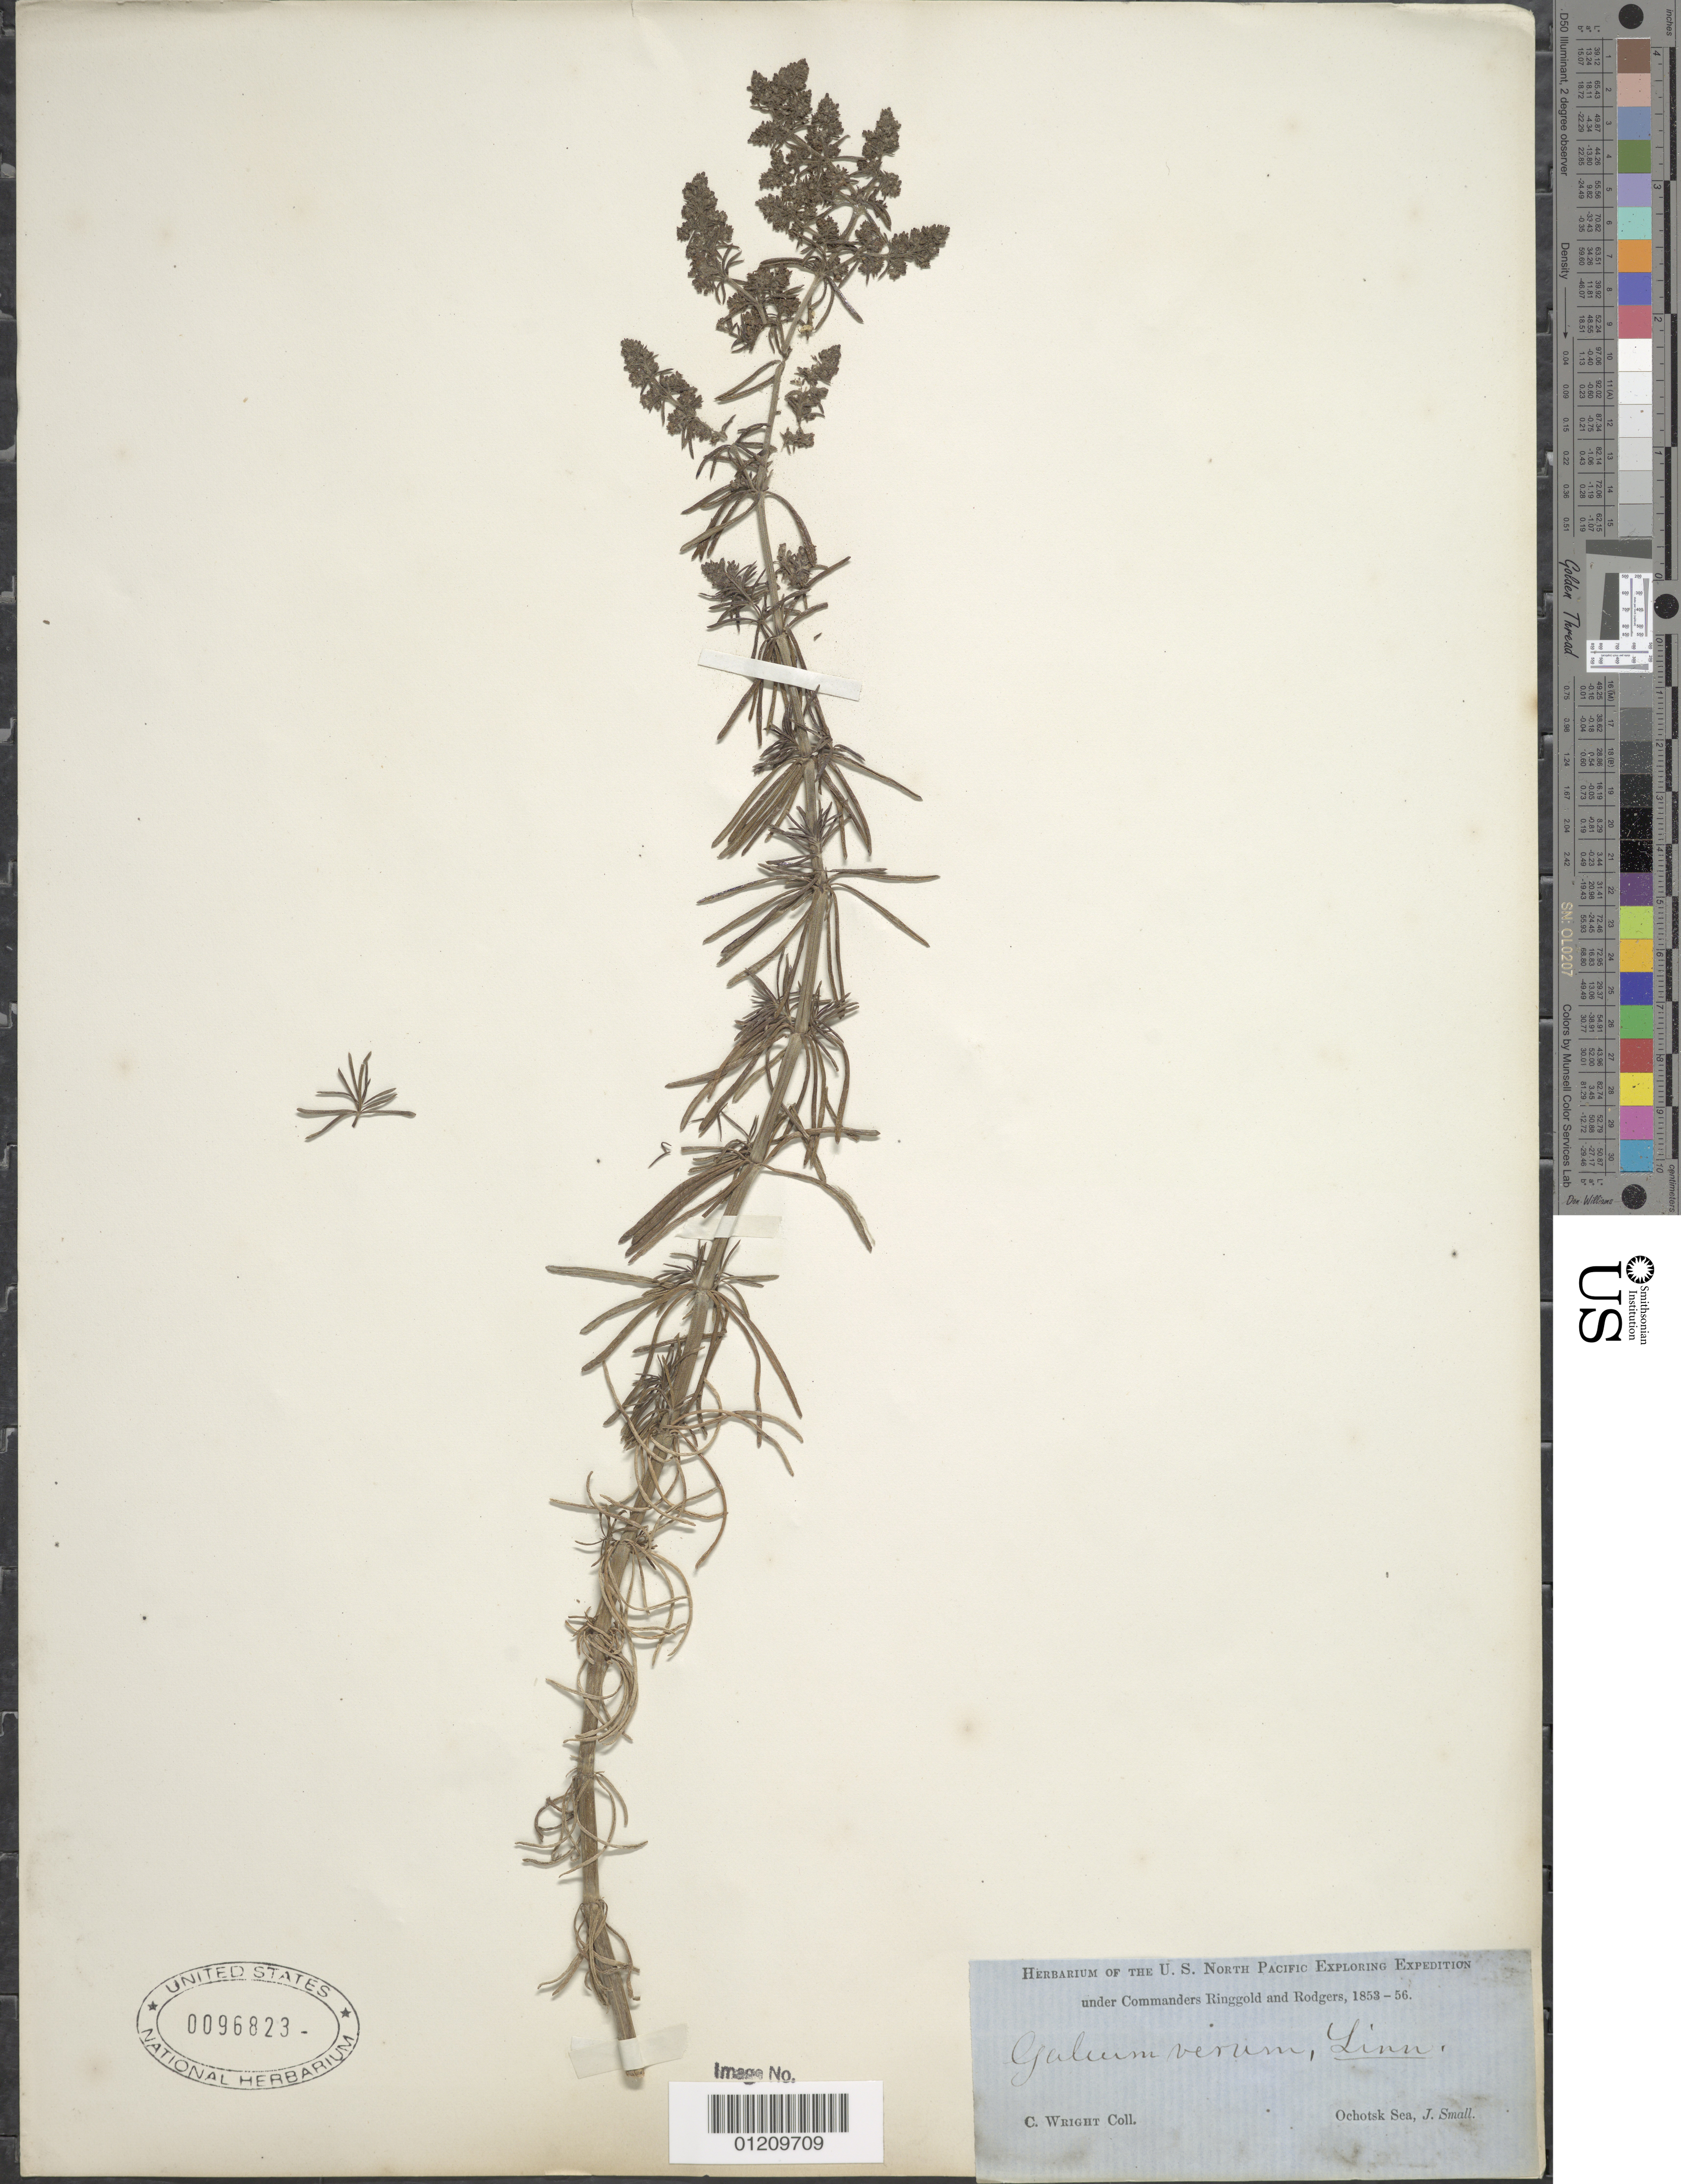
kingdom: Plantae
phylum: Tracheophyta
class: Magnoliopsida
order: Gentianales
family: Rubiaceae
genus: Galium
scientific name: Galium verum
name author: L.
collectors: C. Wright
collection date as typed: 1853 to -- --- 1856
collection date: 1853/1856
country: Russian Federation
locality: Ochotsk Sea.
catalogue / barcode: US 96823